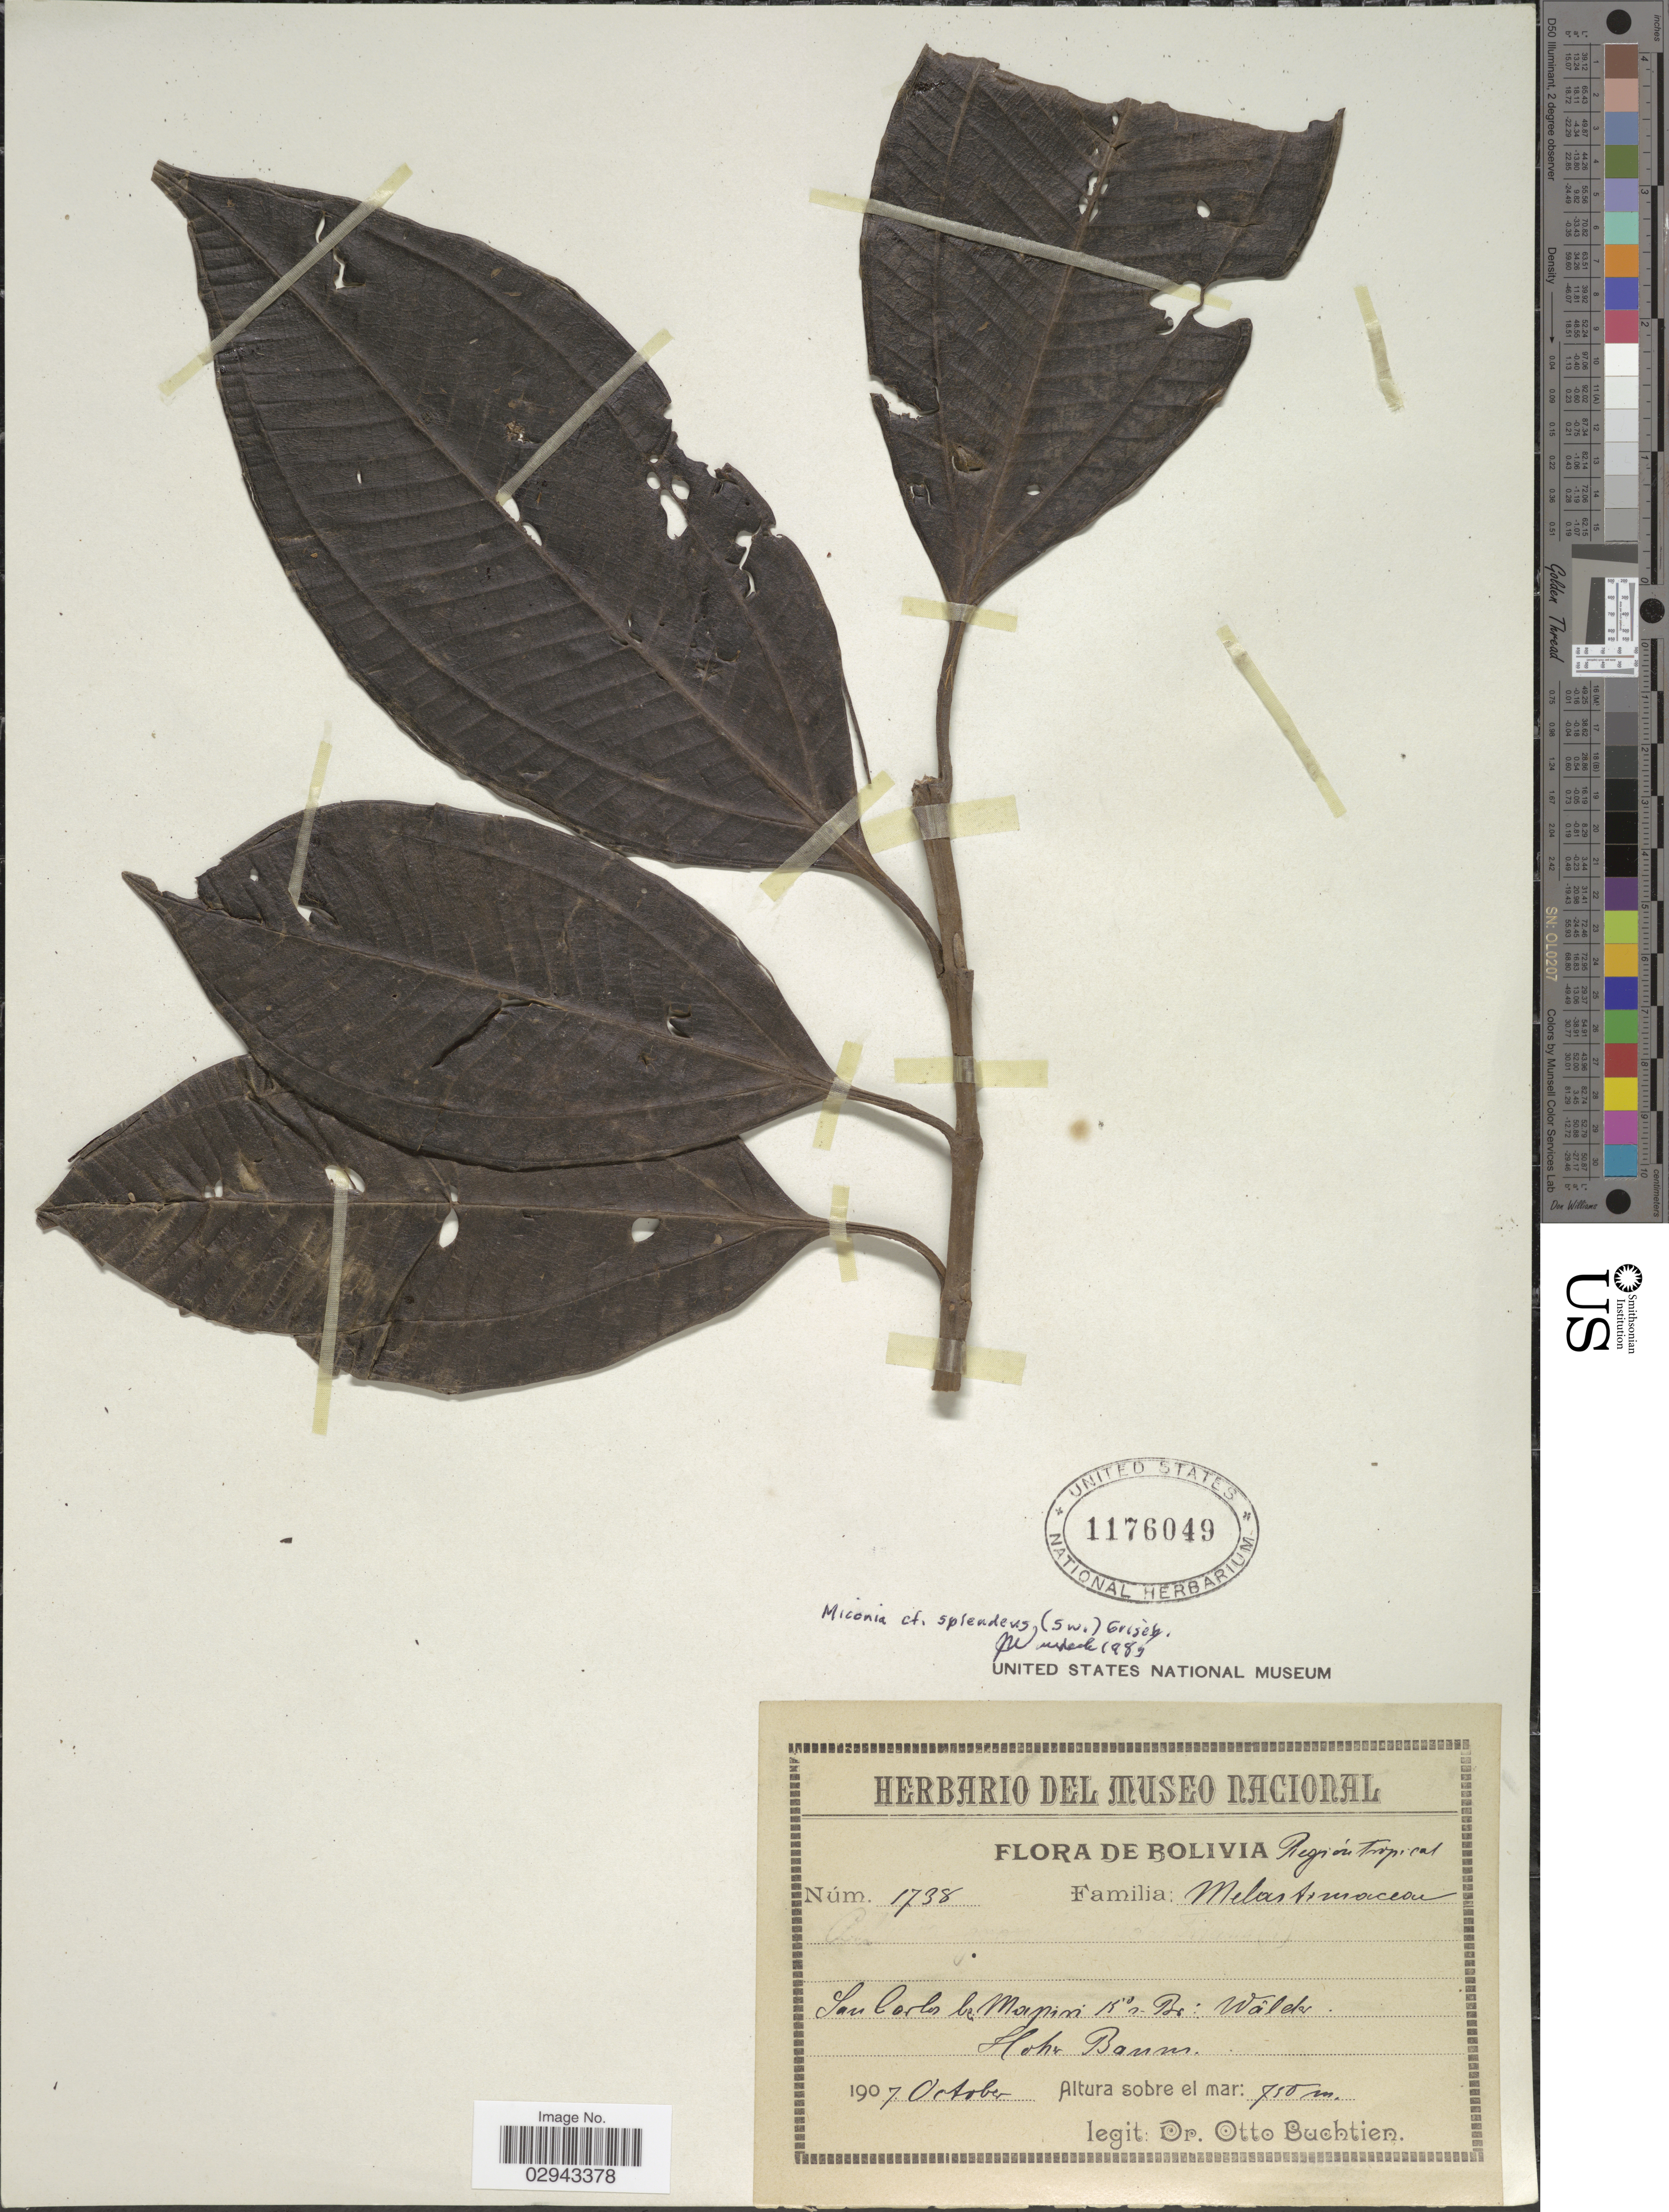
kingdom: Plantae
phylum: Tracheophyta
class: Magnoliopsida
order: Myrtales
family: Melastomataceae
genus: Miconia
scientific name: Miconia splendens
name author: (Sw.) Griseb.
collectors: O. Buchtien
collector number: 1738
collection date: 1907-10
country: Bolivia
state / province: La Paz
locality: San Carlos bei Mapiri 15° s. Br.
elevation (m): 750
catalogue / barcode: US 1176049